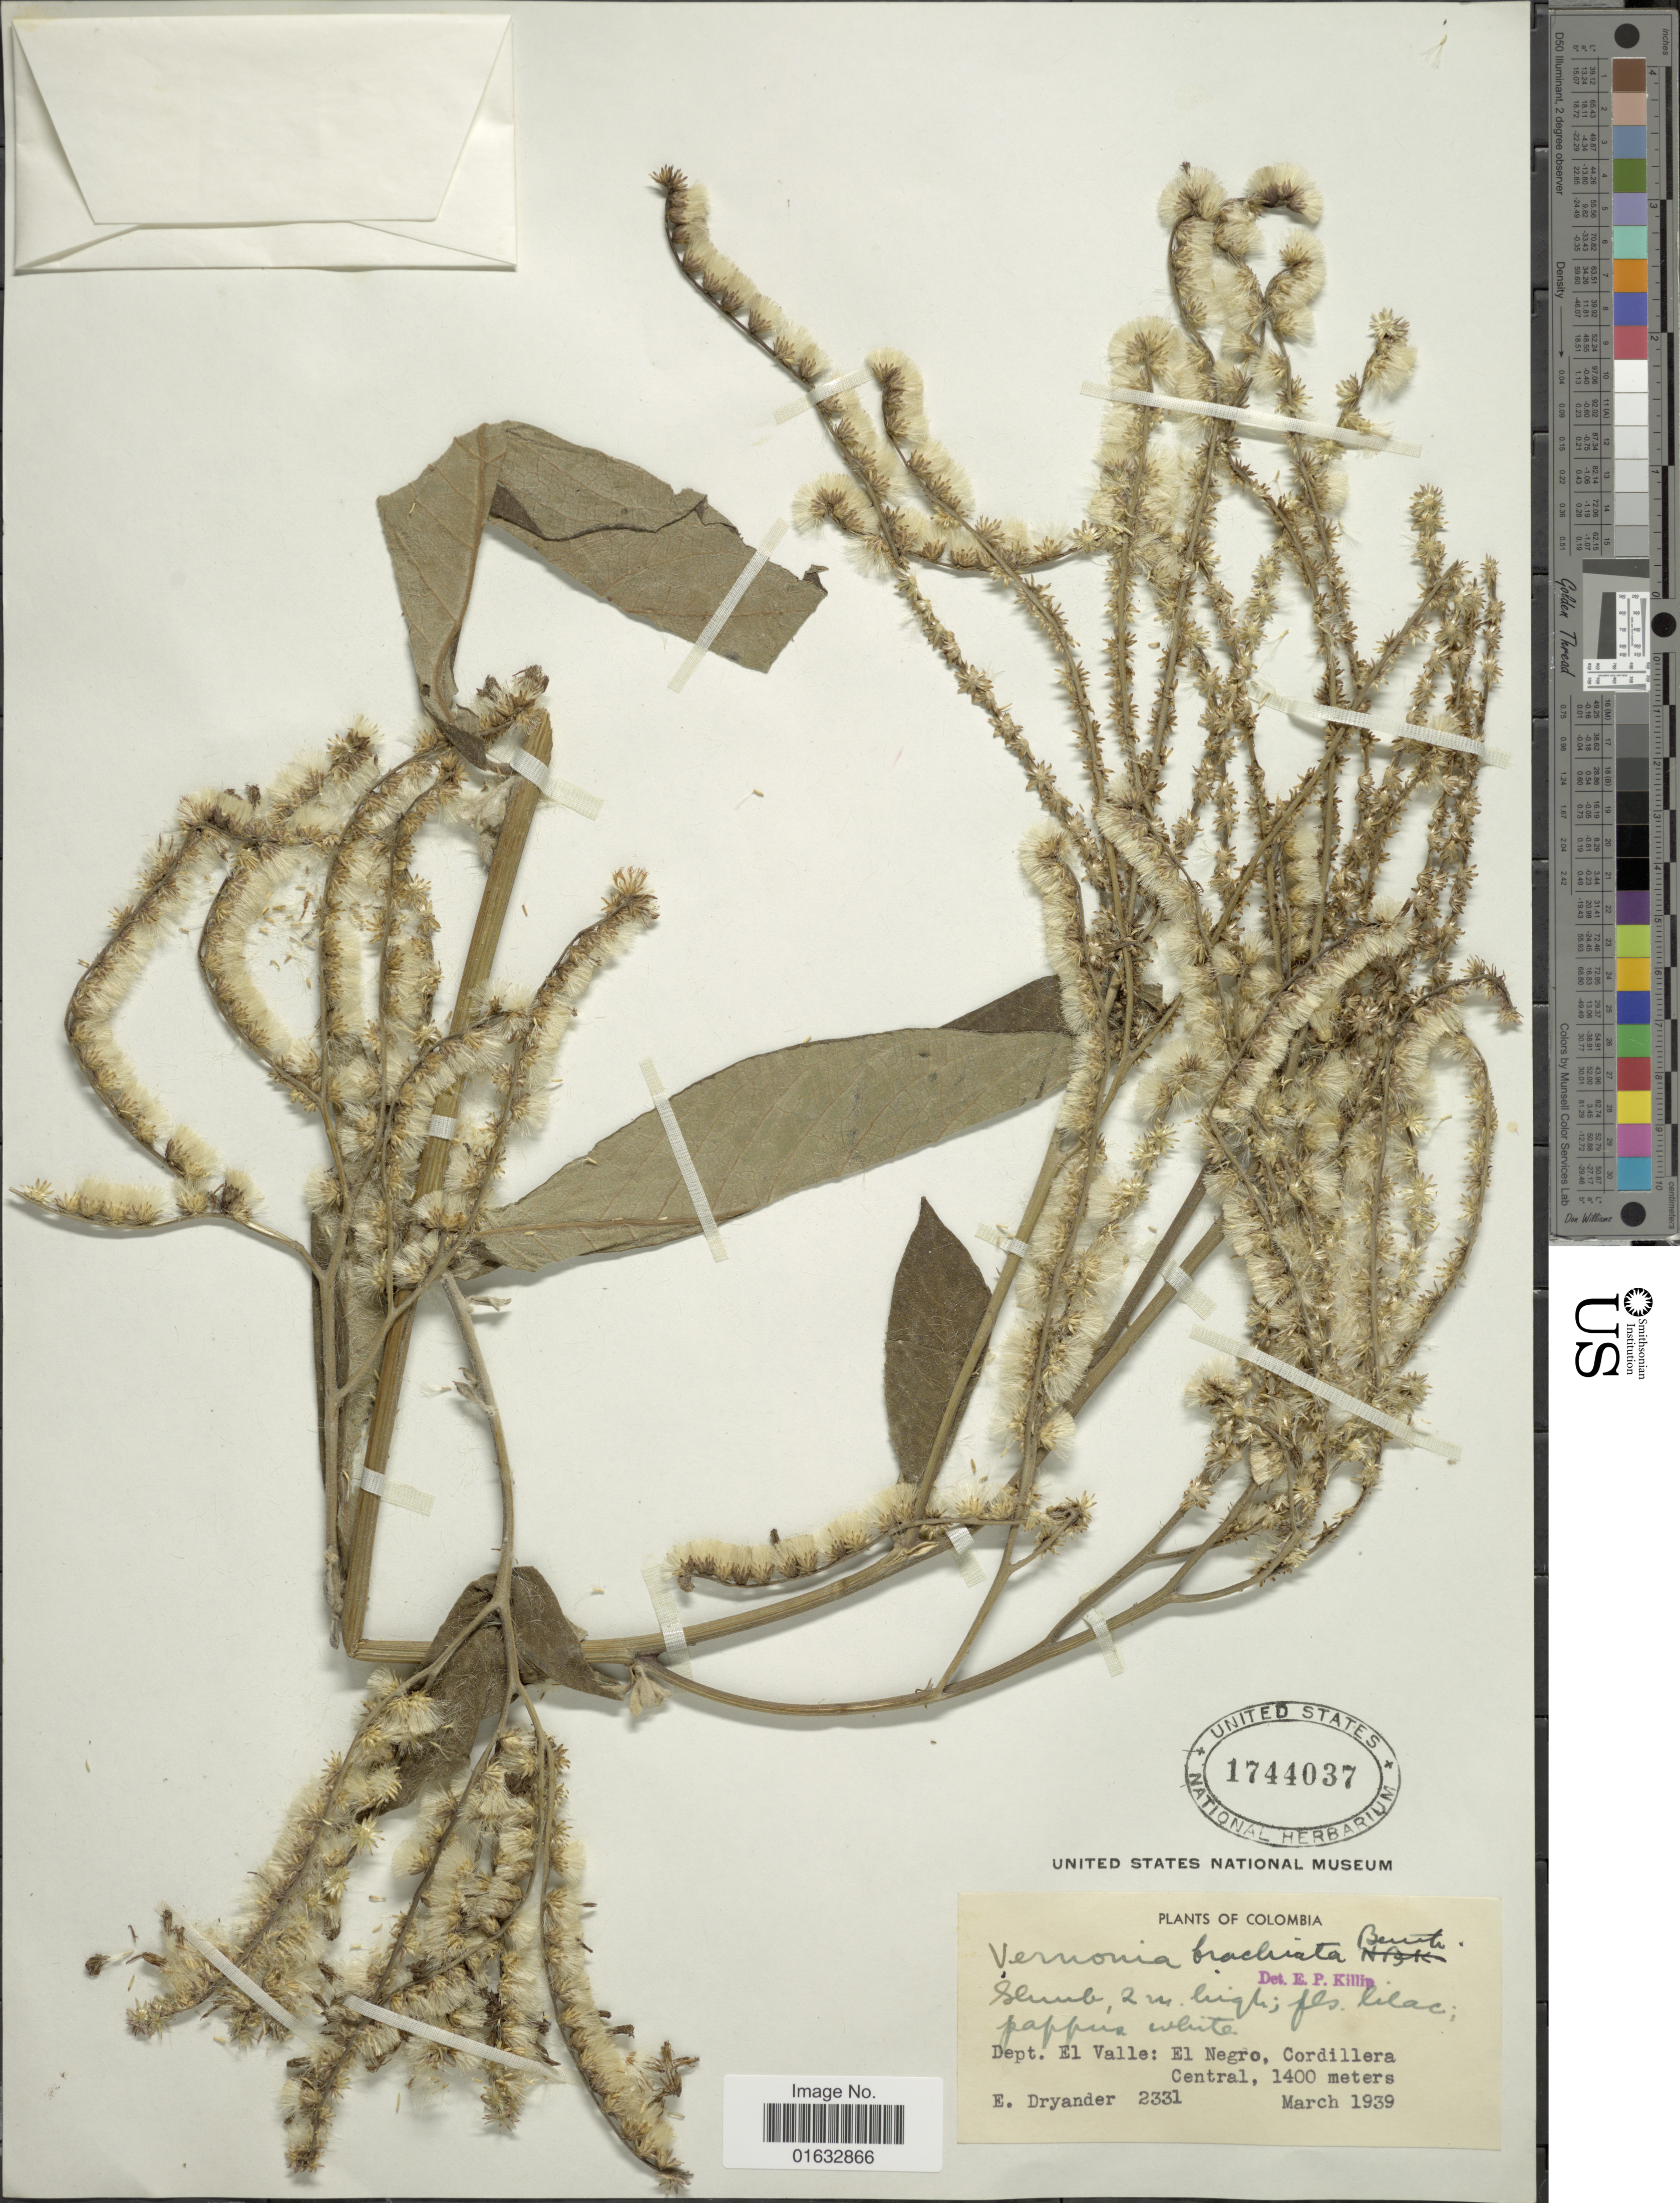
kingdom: Plantae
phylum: Tracheophyta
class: Magnoliopsida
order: Asterales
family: Asteraceae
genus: Eirmocephala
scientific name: Eirmocephala brachiata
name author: (Benth.) H. Rob.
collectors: E. Dryander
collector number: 2331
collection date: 1939-03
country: Colombia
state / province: Valle del Cauca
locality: Dept. El valle: El Negro, Cordillera Central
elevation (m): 1400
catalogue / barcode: US 1744037